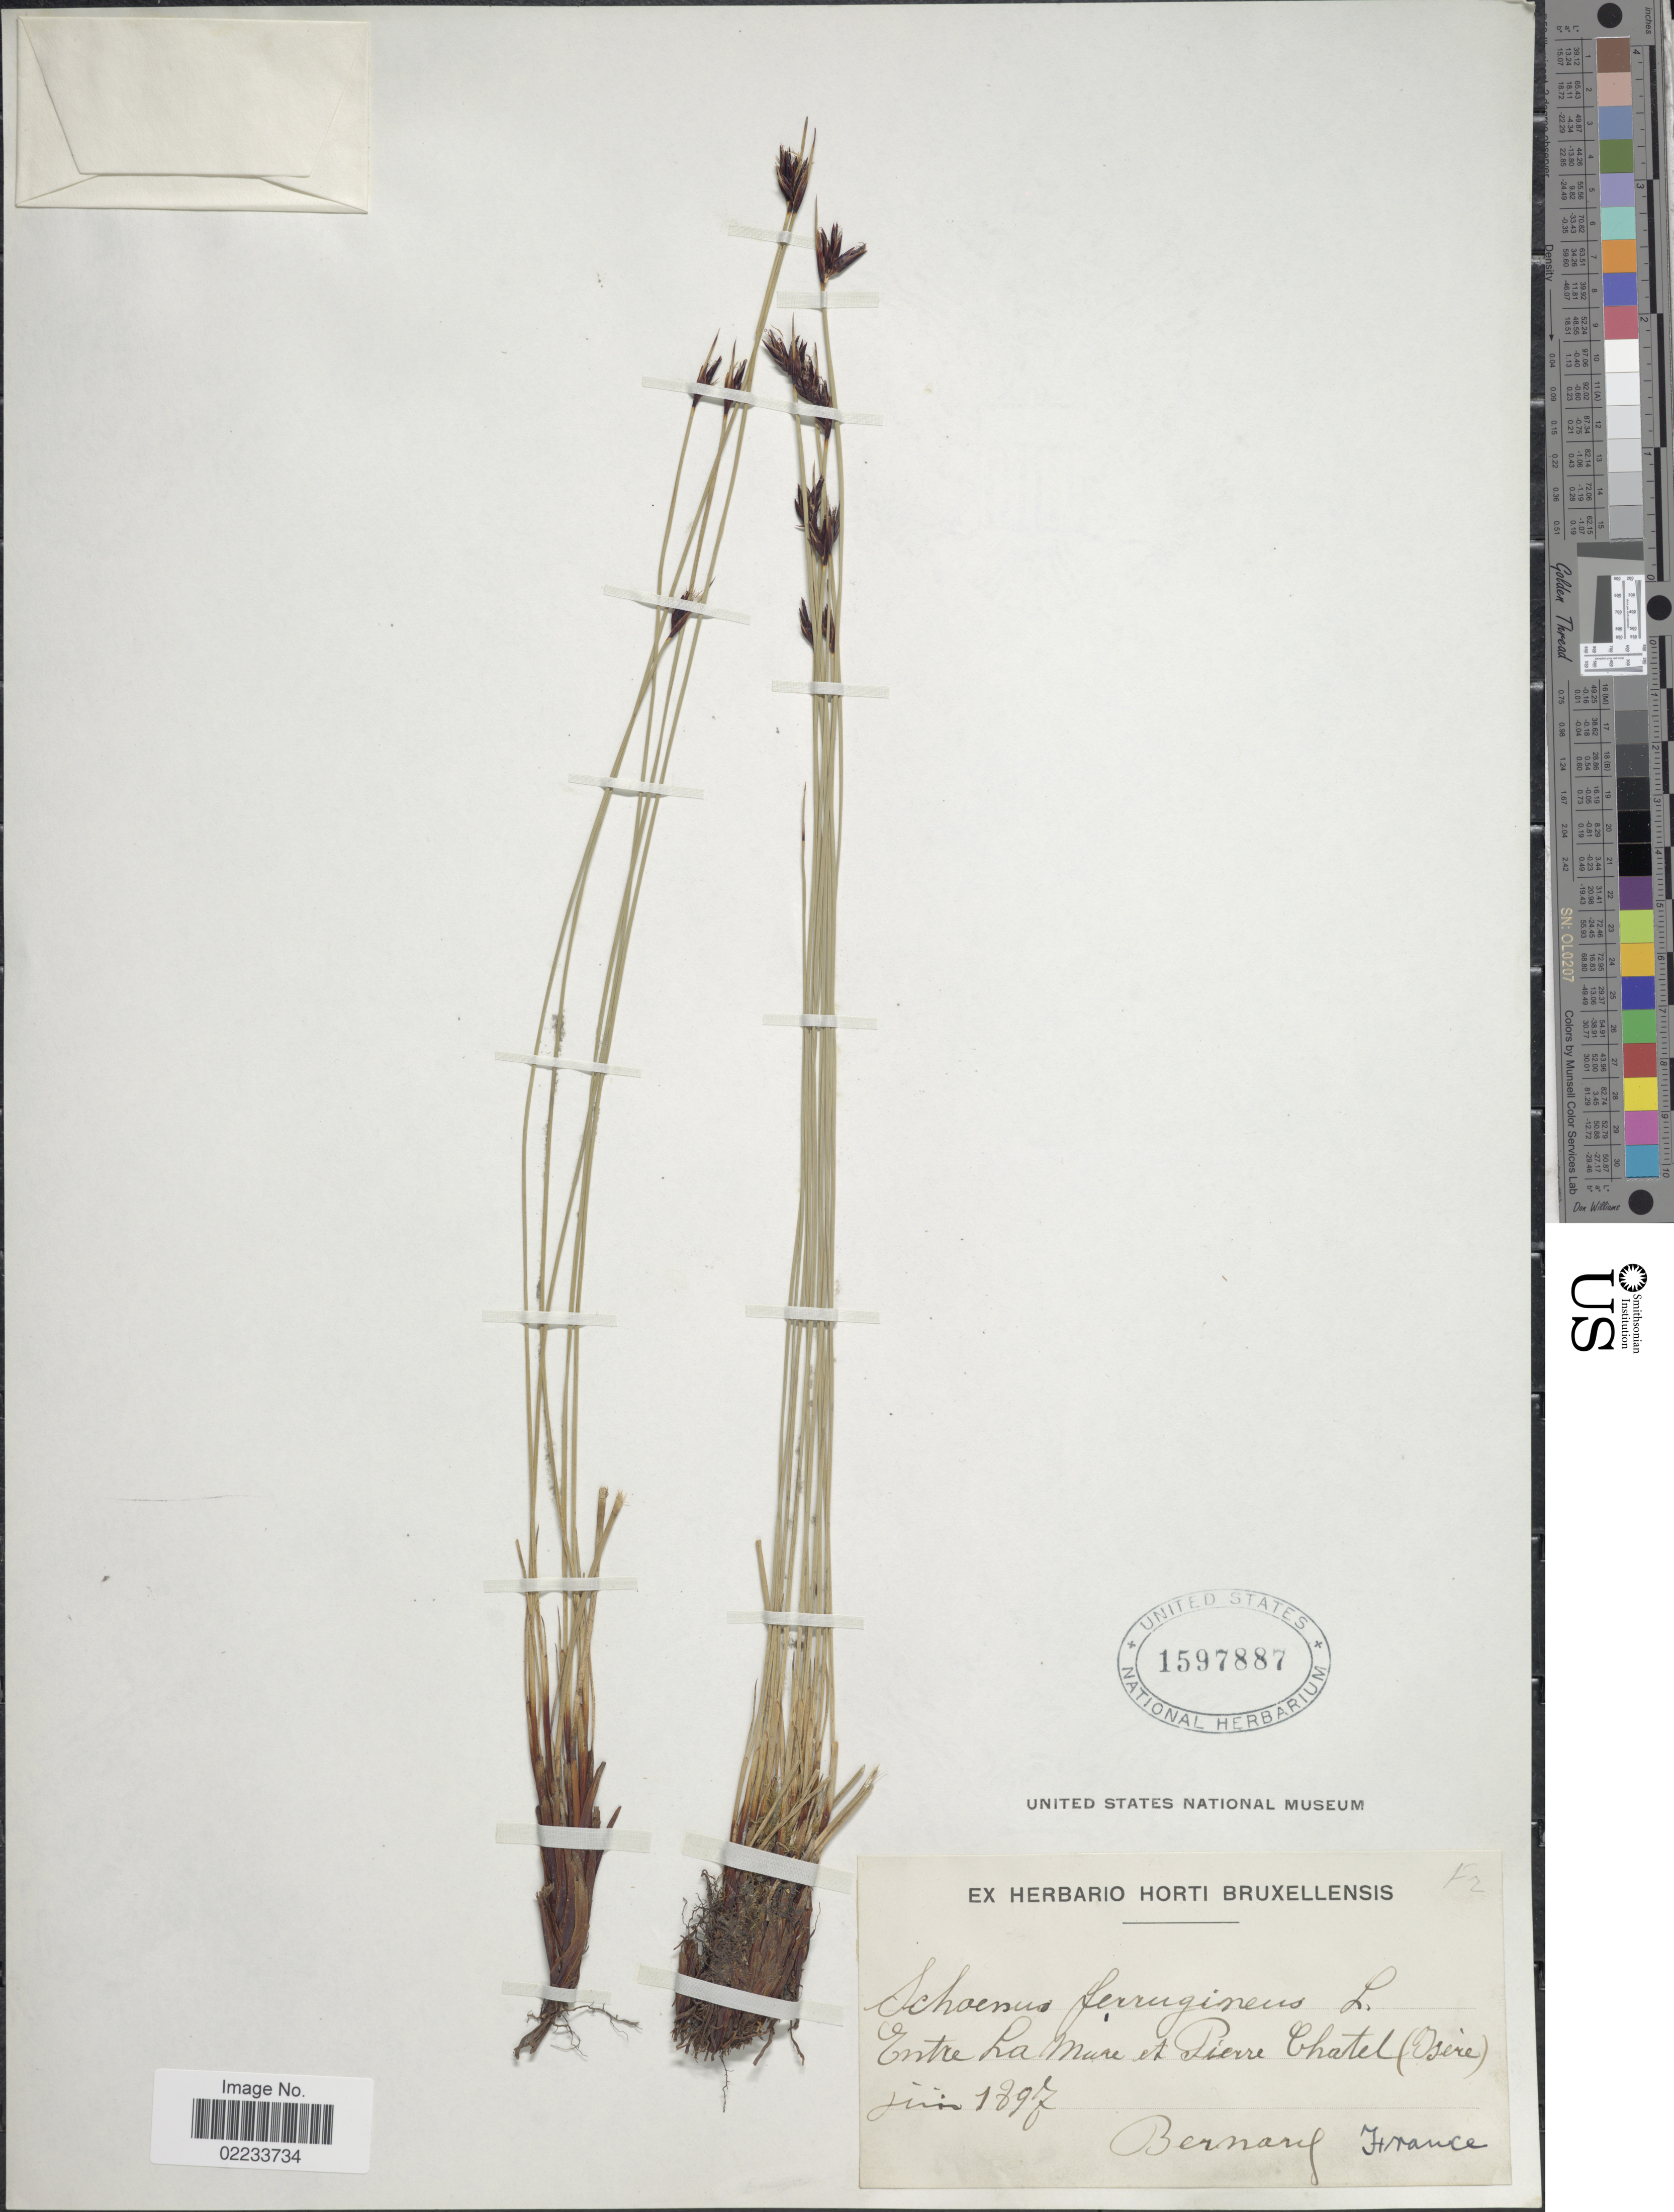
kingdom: Plantae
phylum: Tracheophyta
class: Liliopsida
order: Poales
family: Cyperaceae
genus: Schoenus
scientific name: Schoenus ferrugineus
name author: L.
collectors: -. Bernard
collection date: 1897-06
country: France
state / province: Auvergne-Rhône-Alpes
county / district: Isère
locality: Entre La Mure et Pierre Chatel (Isere)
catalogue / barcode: US 1597887